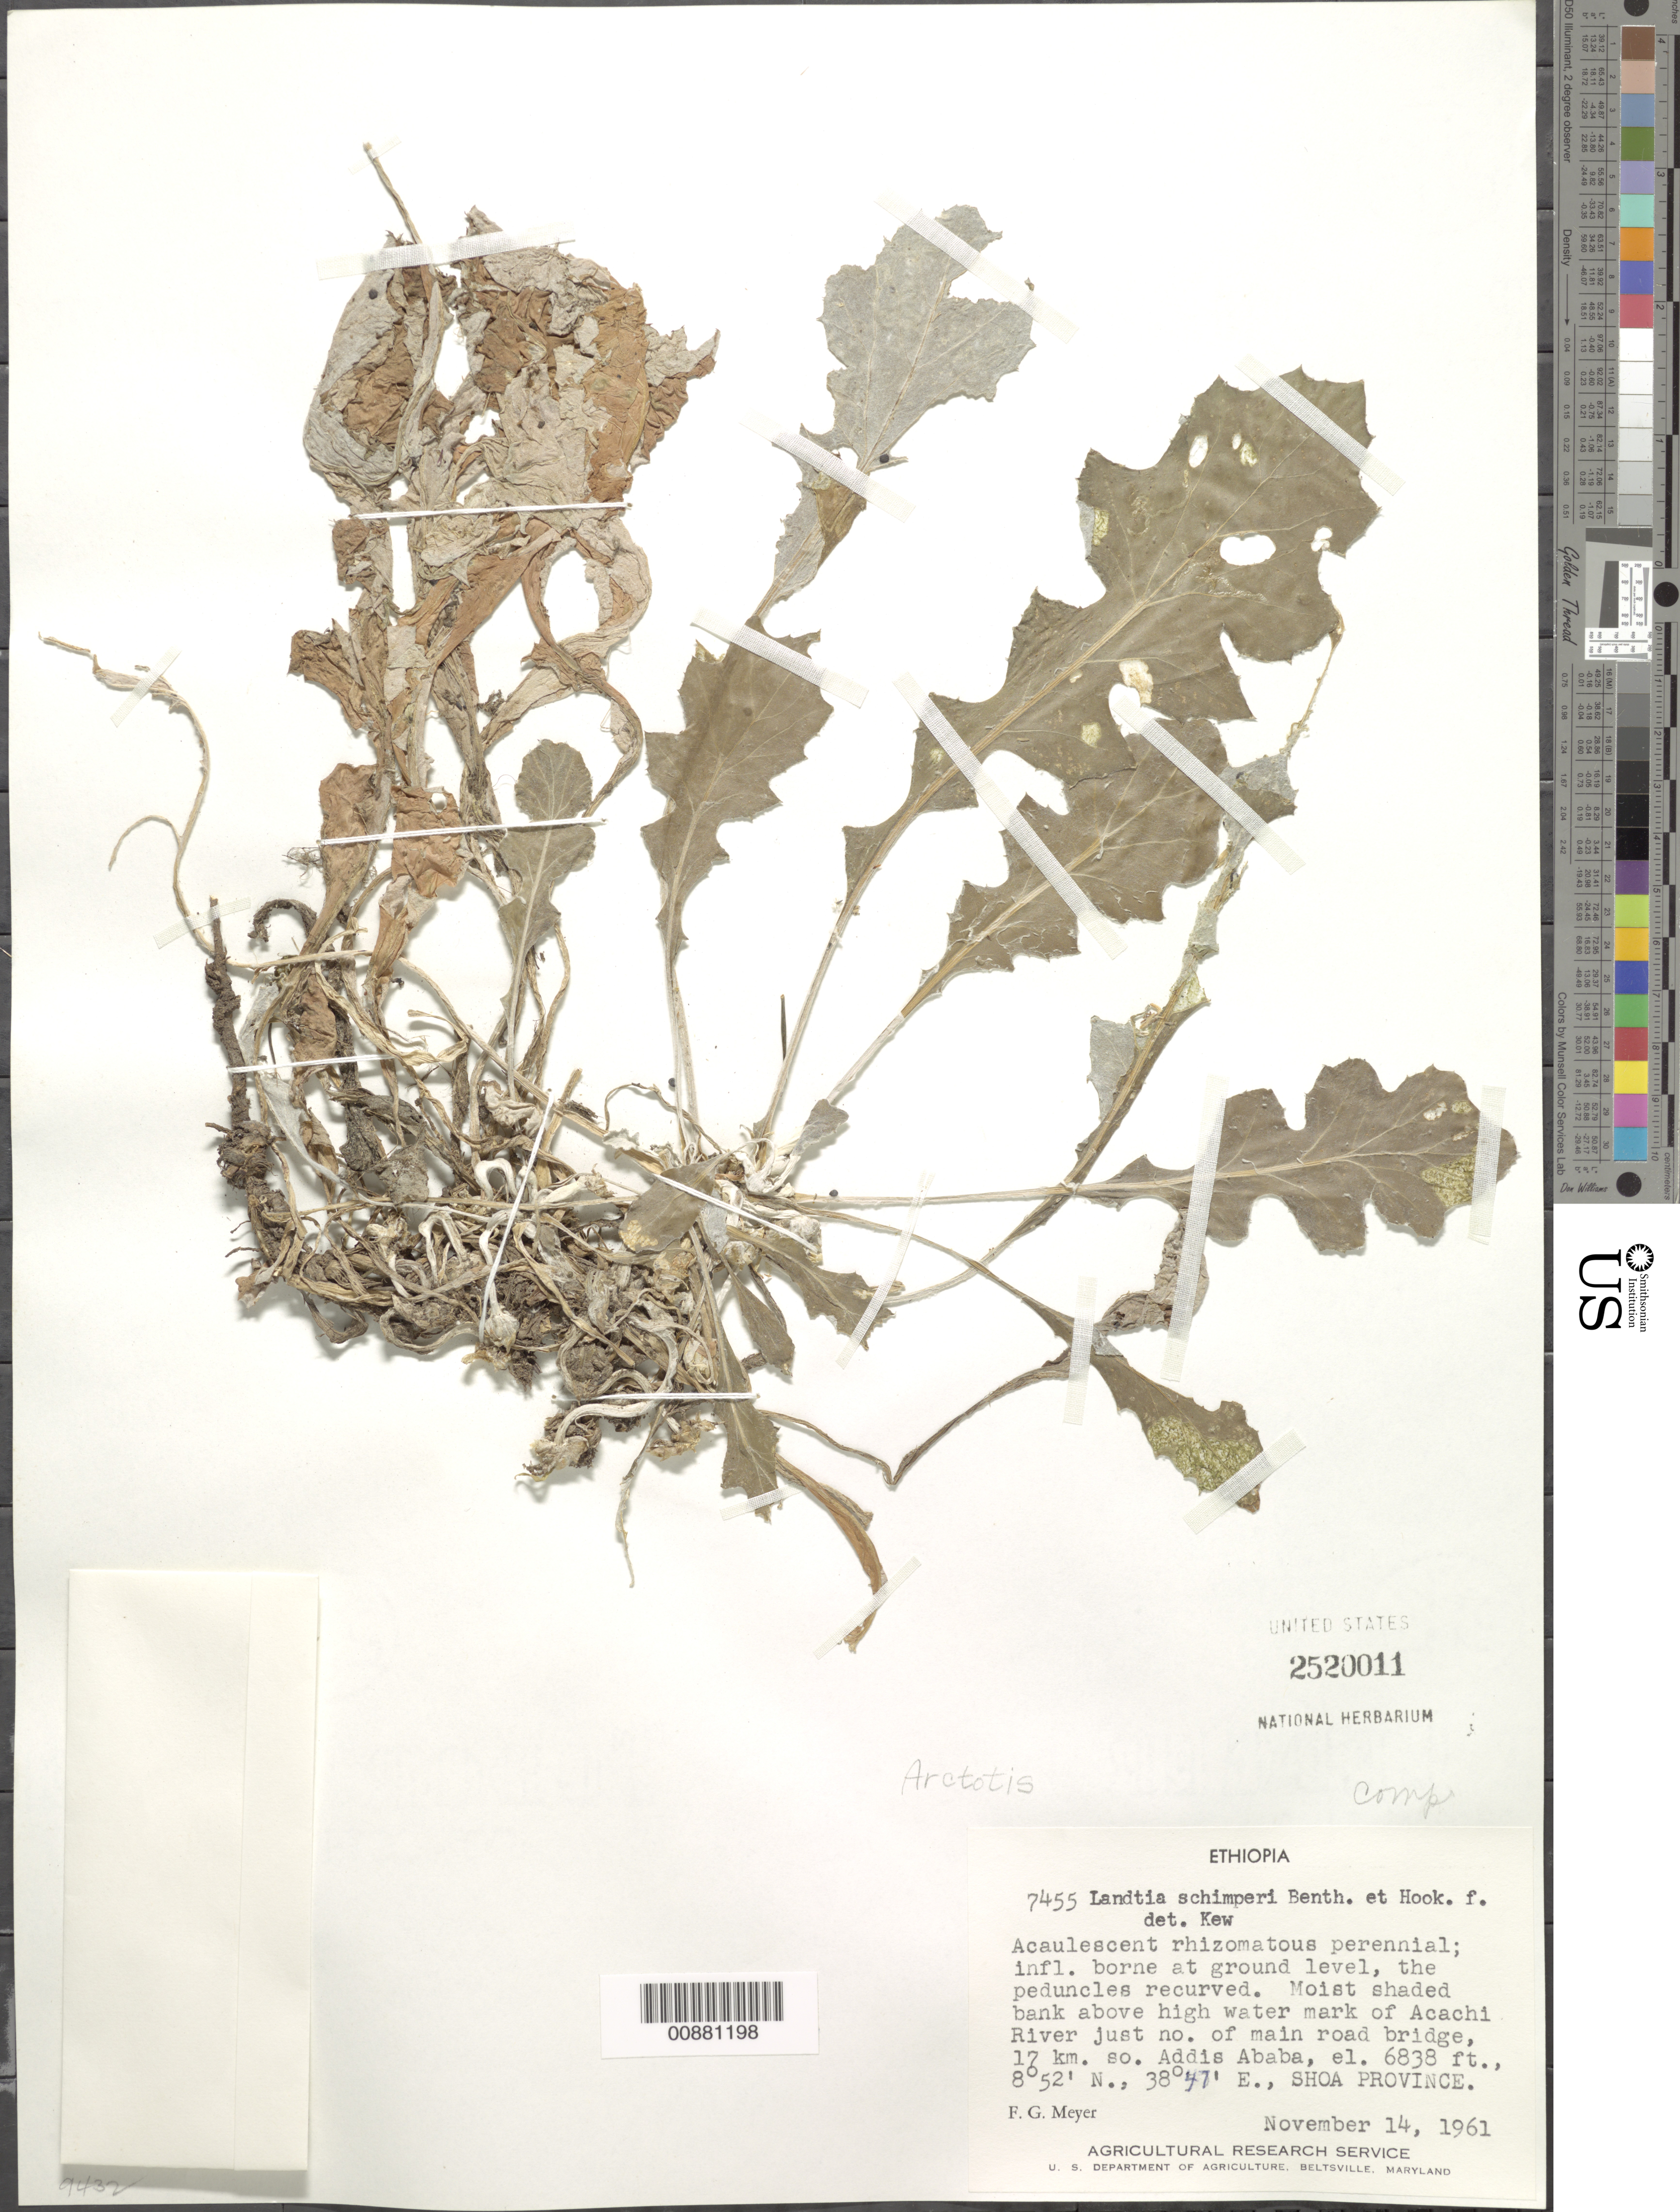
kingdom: Plantae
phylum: Tracheophyta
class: Magnoliopsida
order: Asterales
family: Asteraceae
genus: Haplocarpha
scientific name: Haplocarpha schimperi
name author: (Sch. Bip.) Beauverd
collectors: F. G. Meyer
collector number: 7455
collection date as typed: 14 November 1961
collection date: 1961-11-14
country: Ethiopia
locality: Shoa Province, Acahi River just no. of main road bridge, 17km so. Addis Ababa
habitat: Moist shaded bank above high water mark of river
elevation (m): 2084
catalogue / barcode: US 2520011